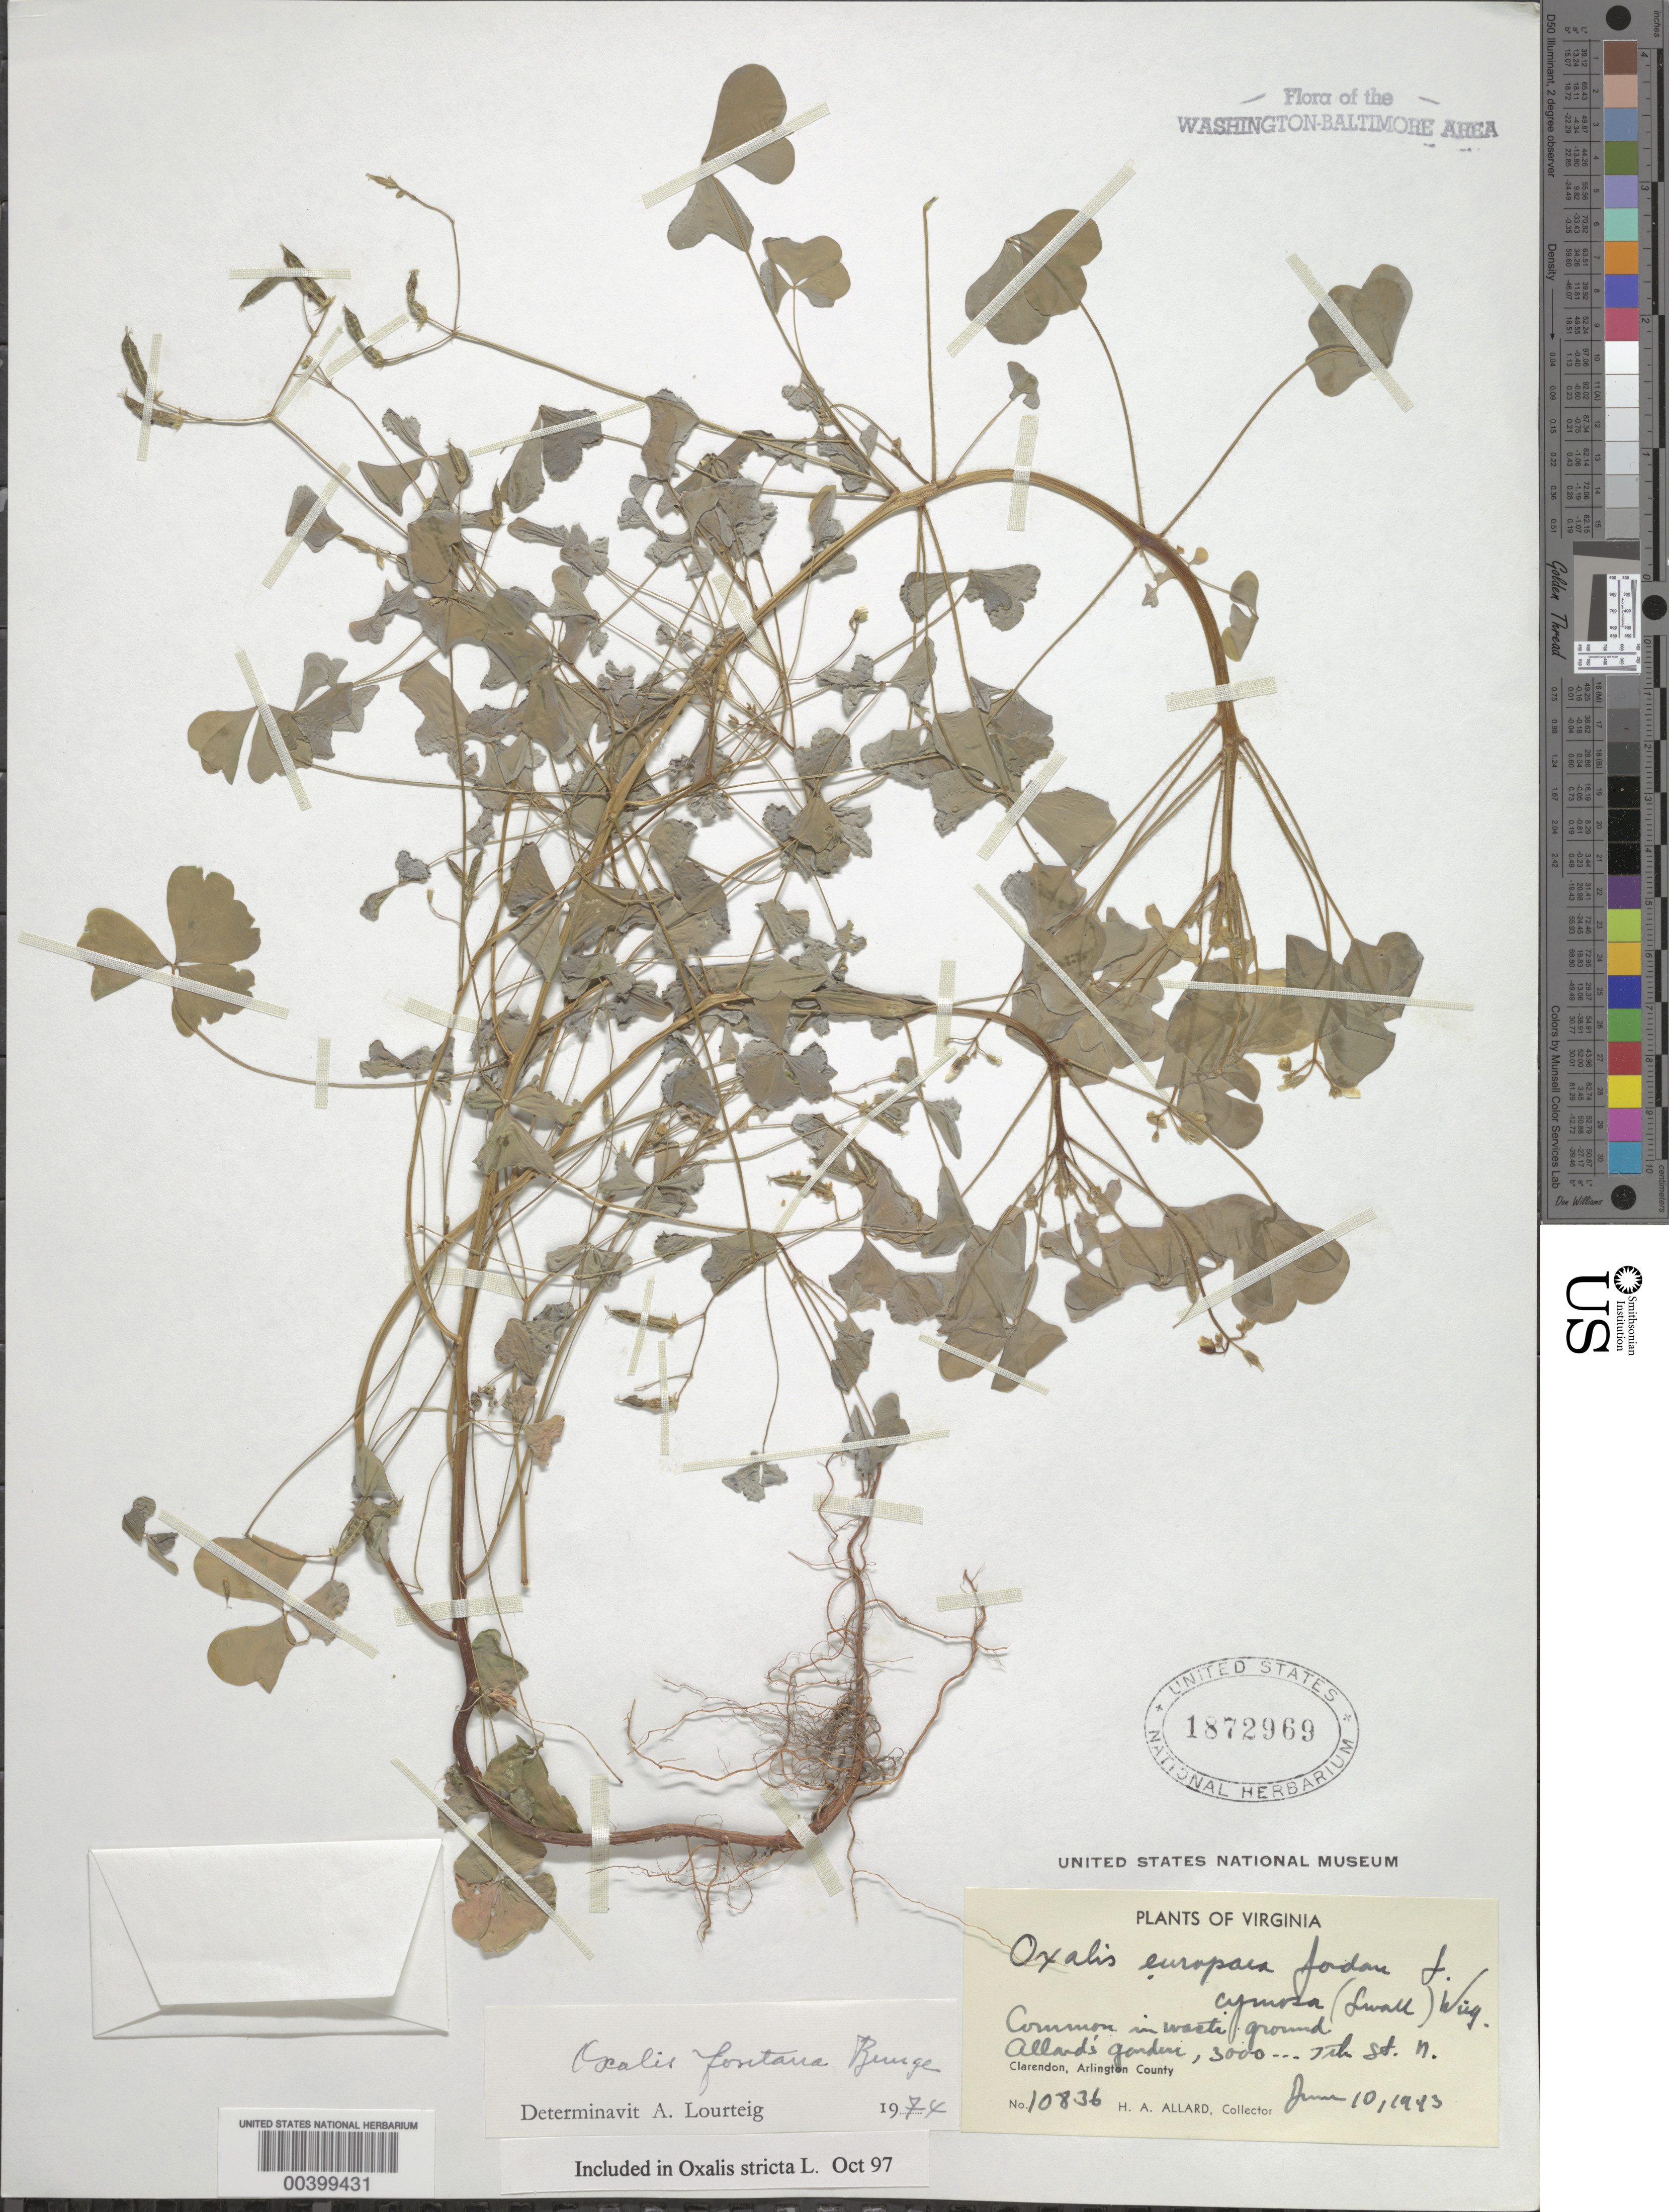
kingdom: Plantae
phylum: Tracheophyta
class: Magnoliopsida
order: Oxalidales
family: Oxalidaceae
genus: Oxalis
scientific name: Oxalis stricta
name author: L.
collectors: H. A. Allard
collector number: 10836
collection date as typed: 10 Jun 1943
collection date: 1943-06-10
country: United States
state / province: Virginia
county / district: Arlington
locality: Allards Yard, Clarendon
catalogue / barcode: US 1872969